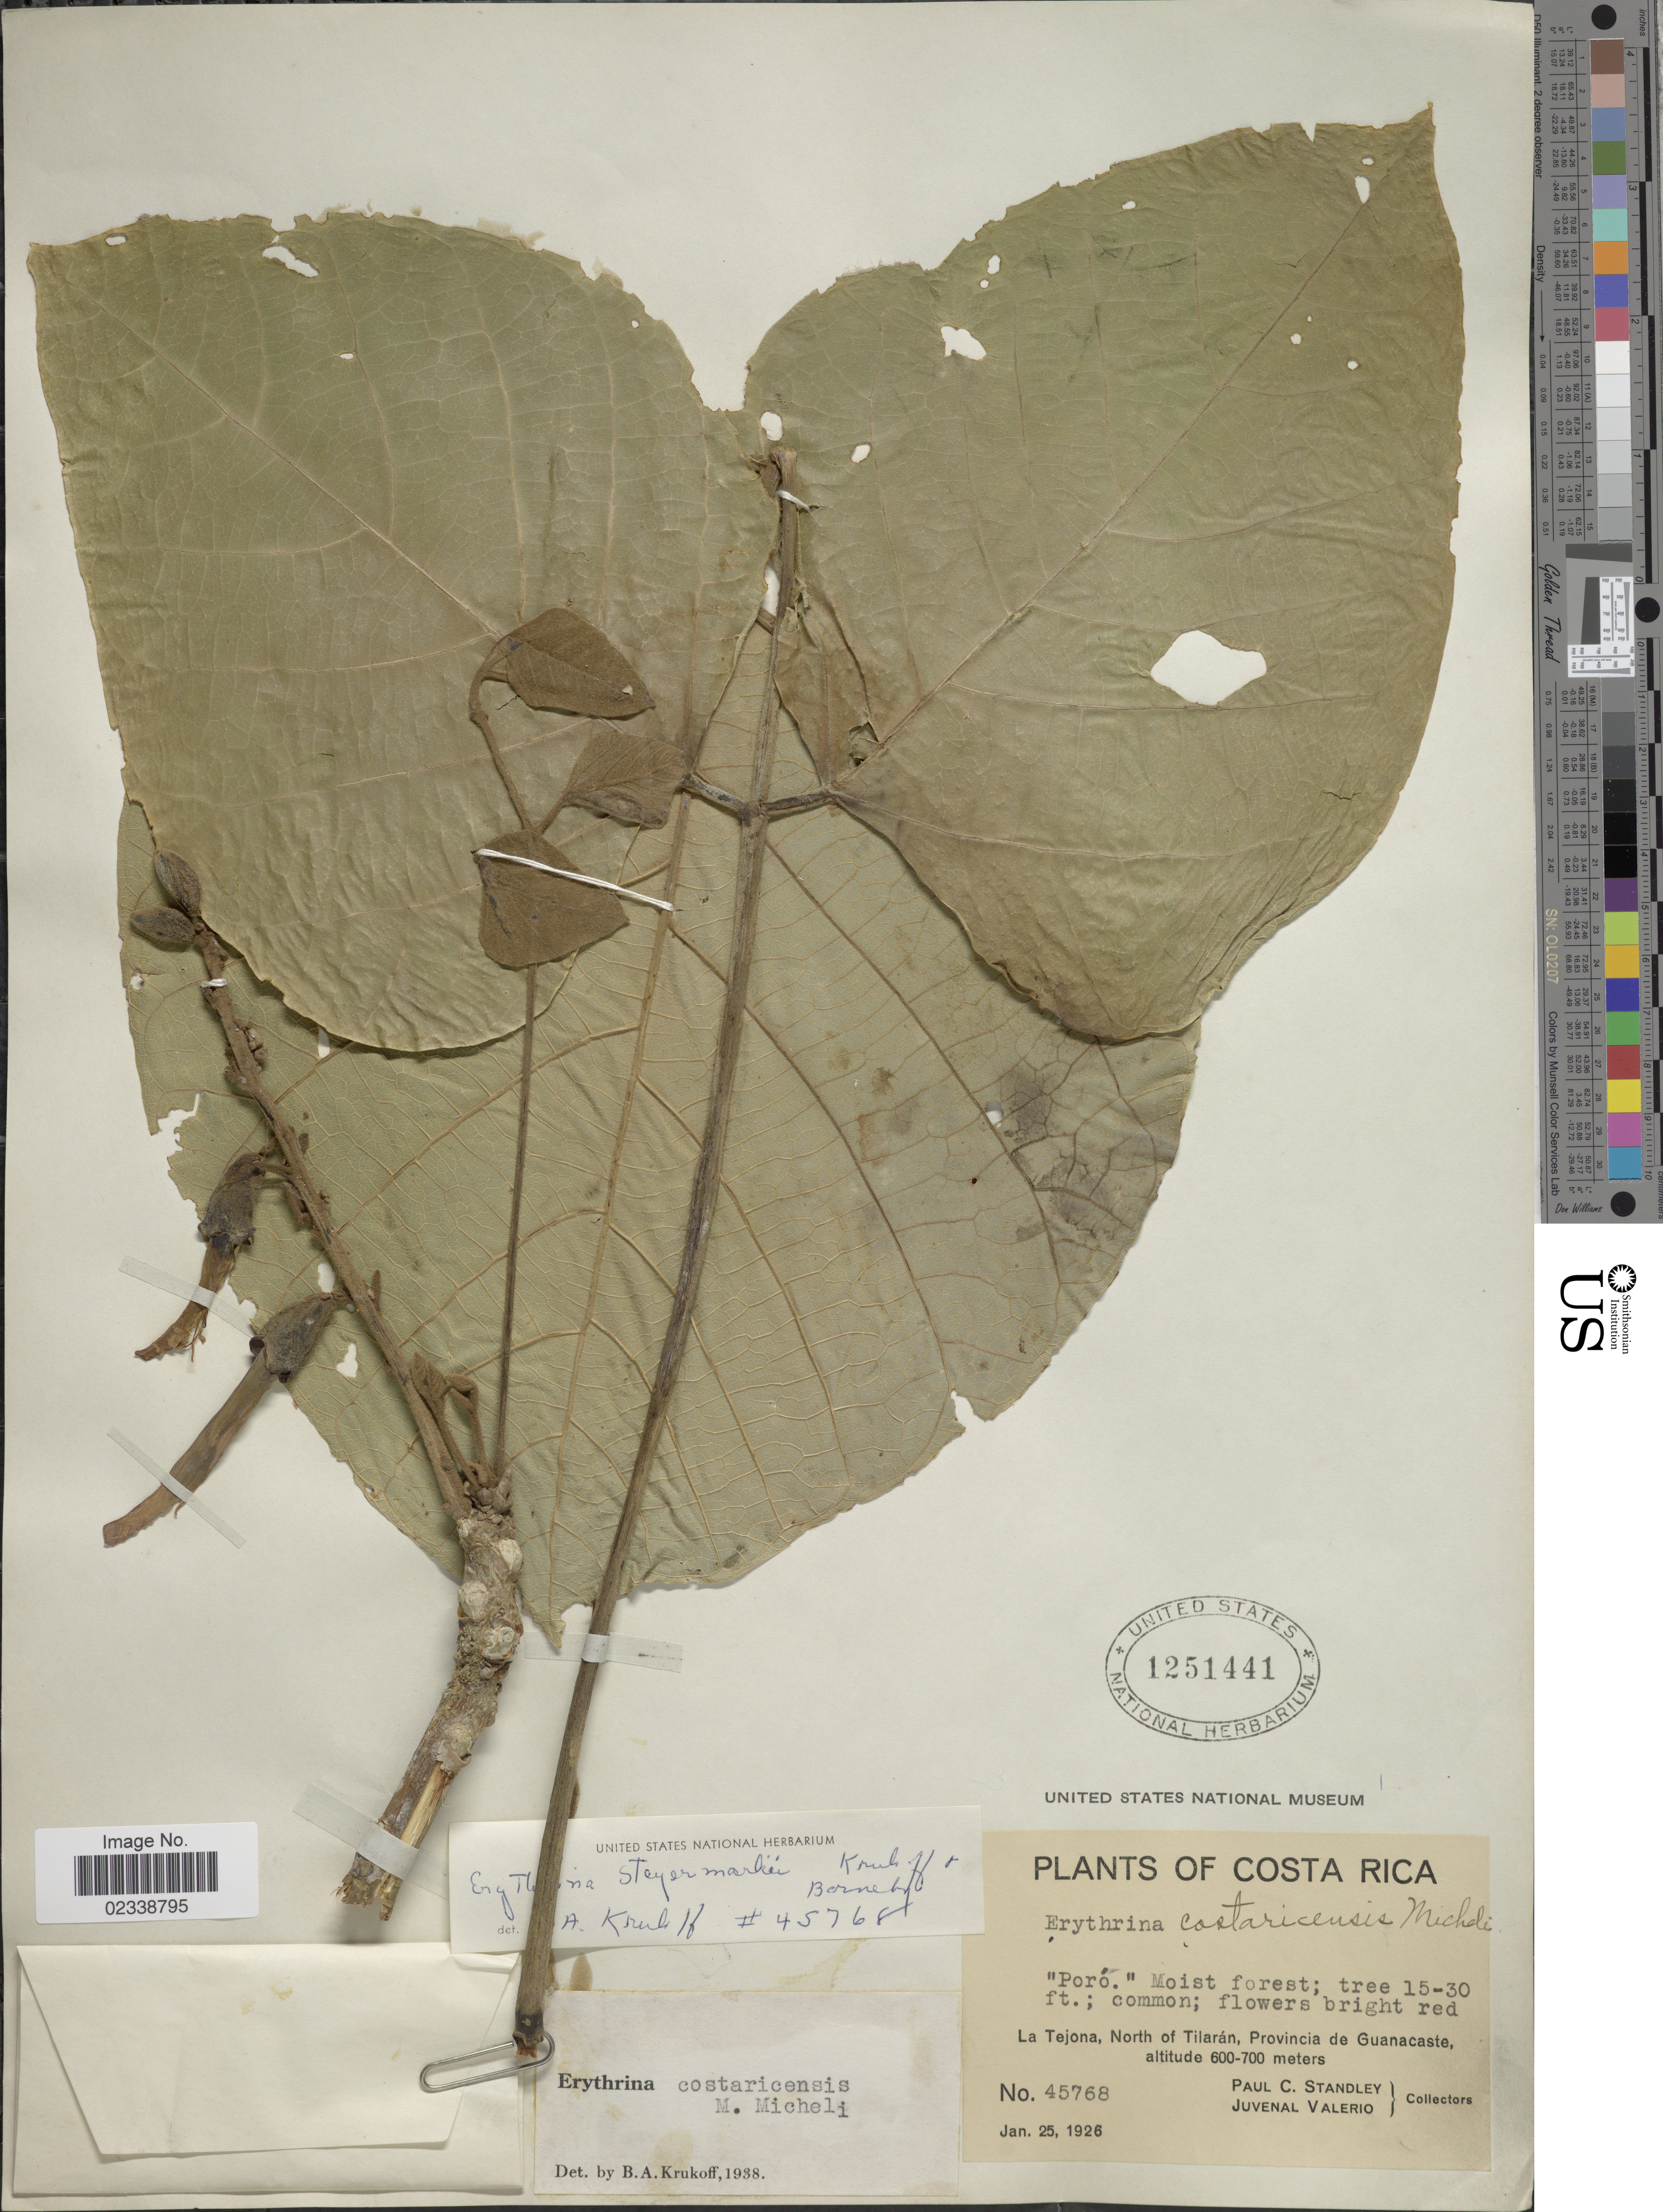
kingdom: Plantae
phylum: Tracheophyta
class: Magnoliopsida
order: Fabales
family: Fabaceae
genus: Erythrina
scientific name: Erythrina steyermarkii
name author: Krukoff & Barneby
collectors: P. C. Standley & J. Valerio R.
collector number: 45768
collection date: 1926-01-25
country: Costa Rica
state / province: Guanacaste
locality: Le Tejona, North of Tilaran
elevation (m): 600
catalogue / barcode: US 1251441